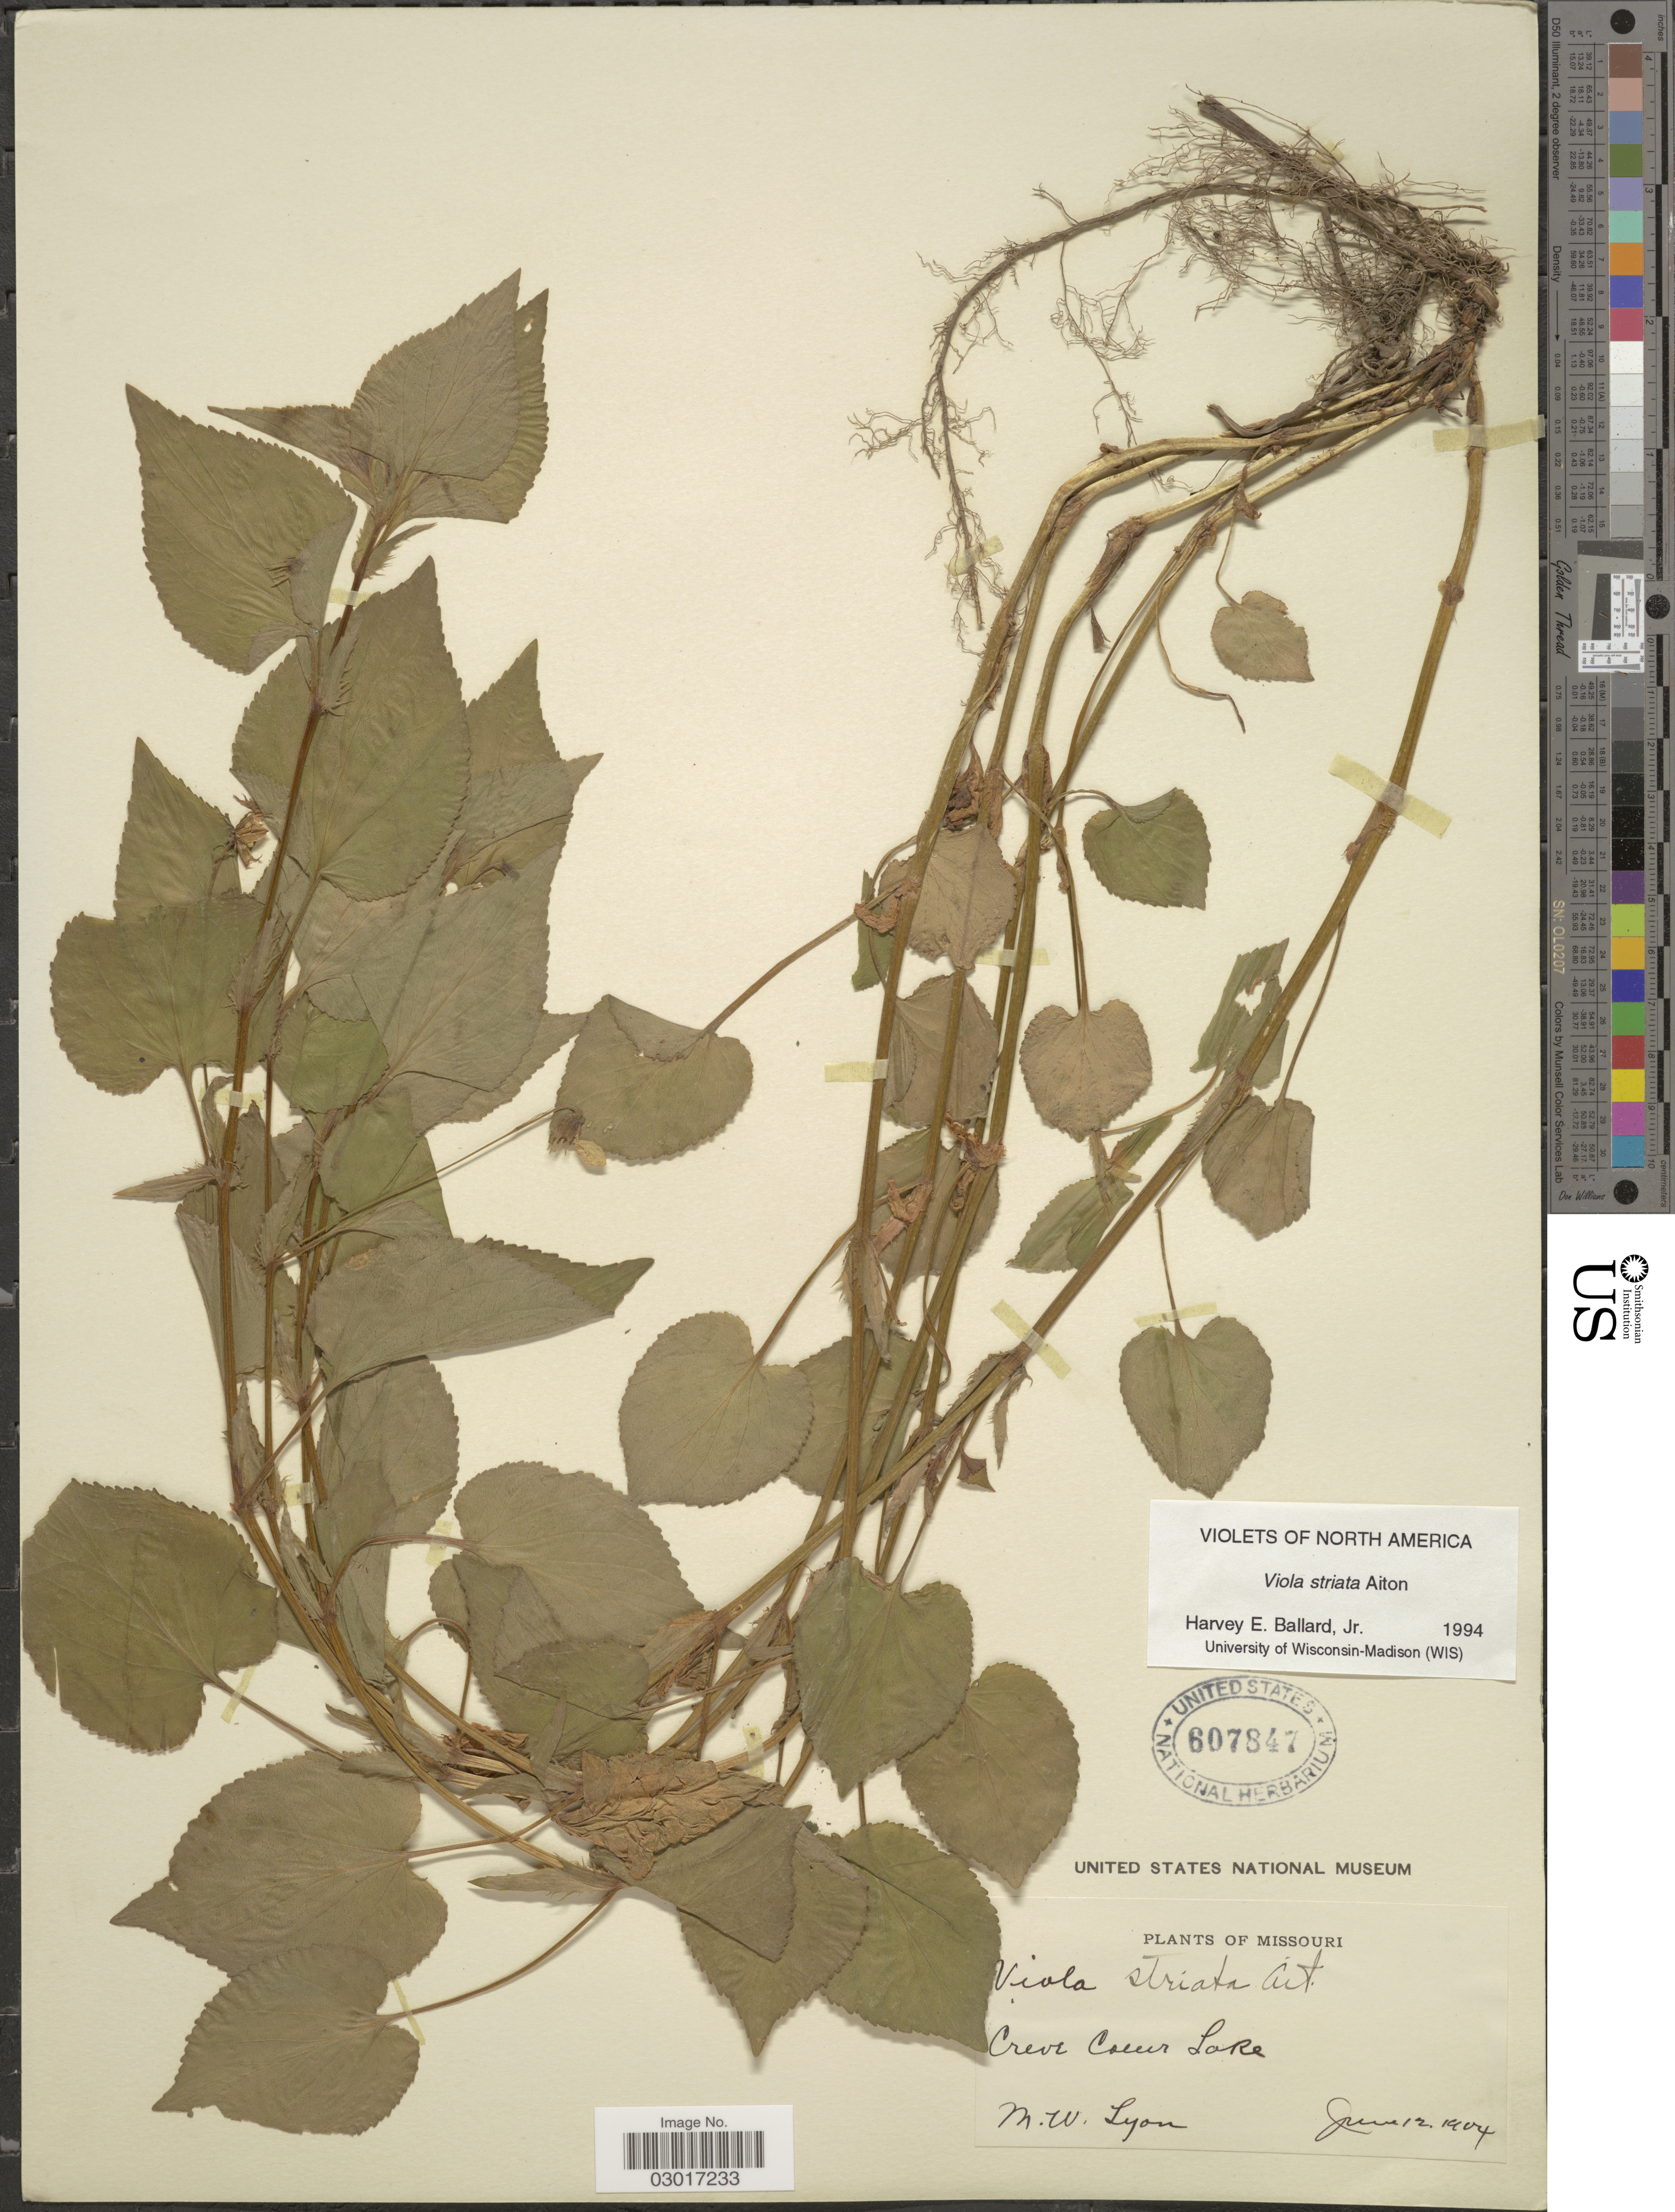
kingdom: Plantae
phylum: Tracheophyta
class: Magnoliopsida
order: Malpighiales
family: Violaceae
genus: Viola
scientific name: Viola striata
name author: Aiton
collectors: M. W. Lyon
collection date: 1904-06-12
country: United States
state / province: Missouri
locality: Creve Coeur Lake.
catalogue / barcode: US 607847